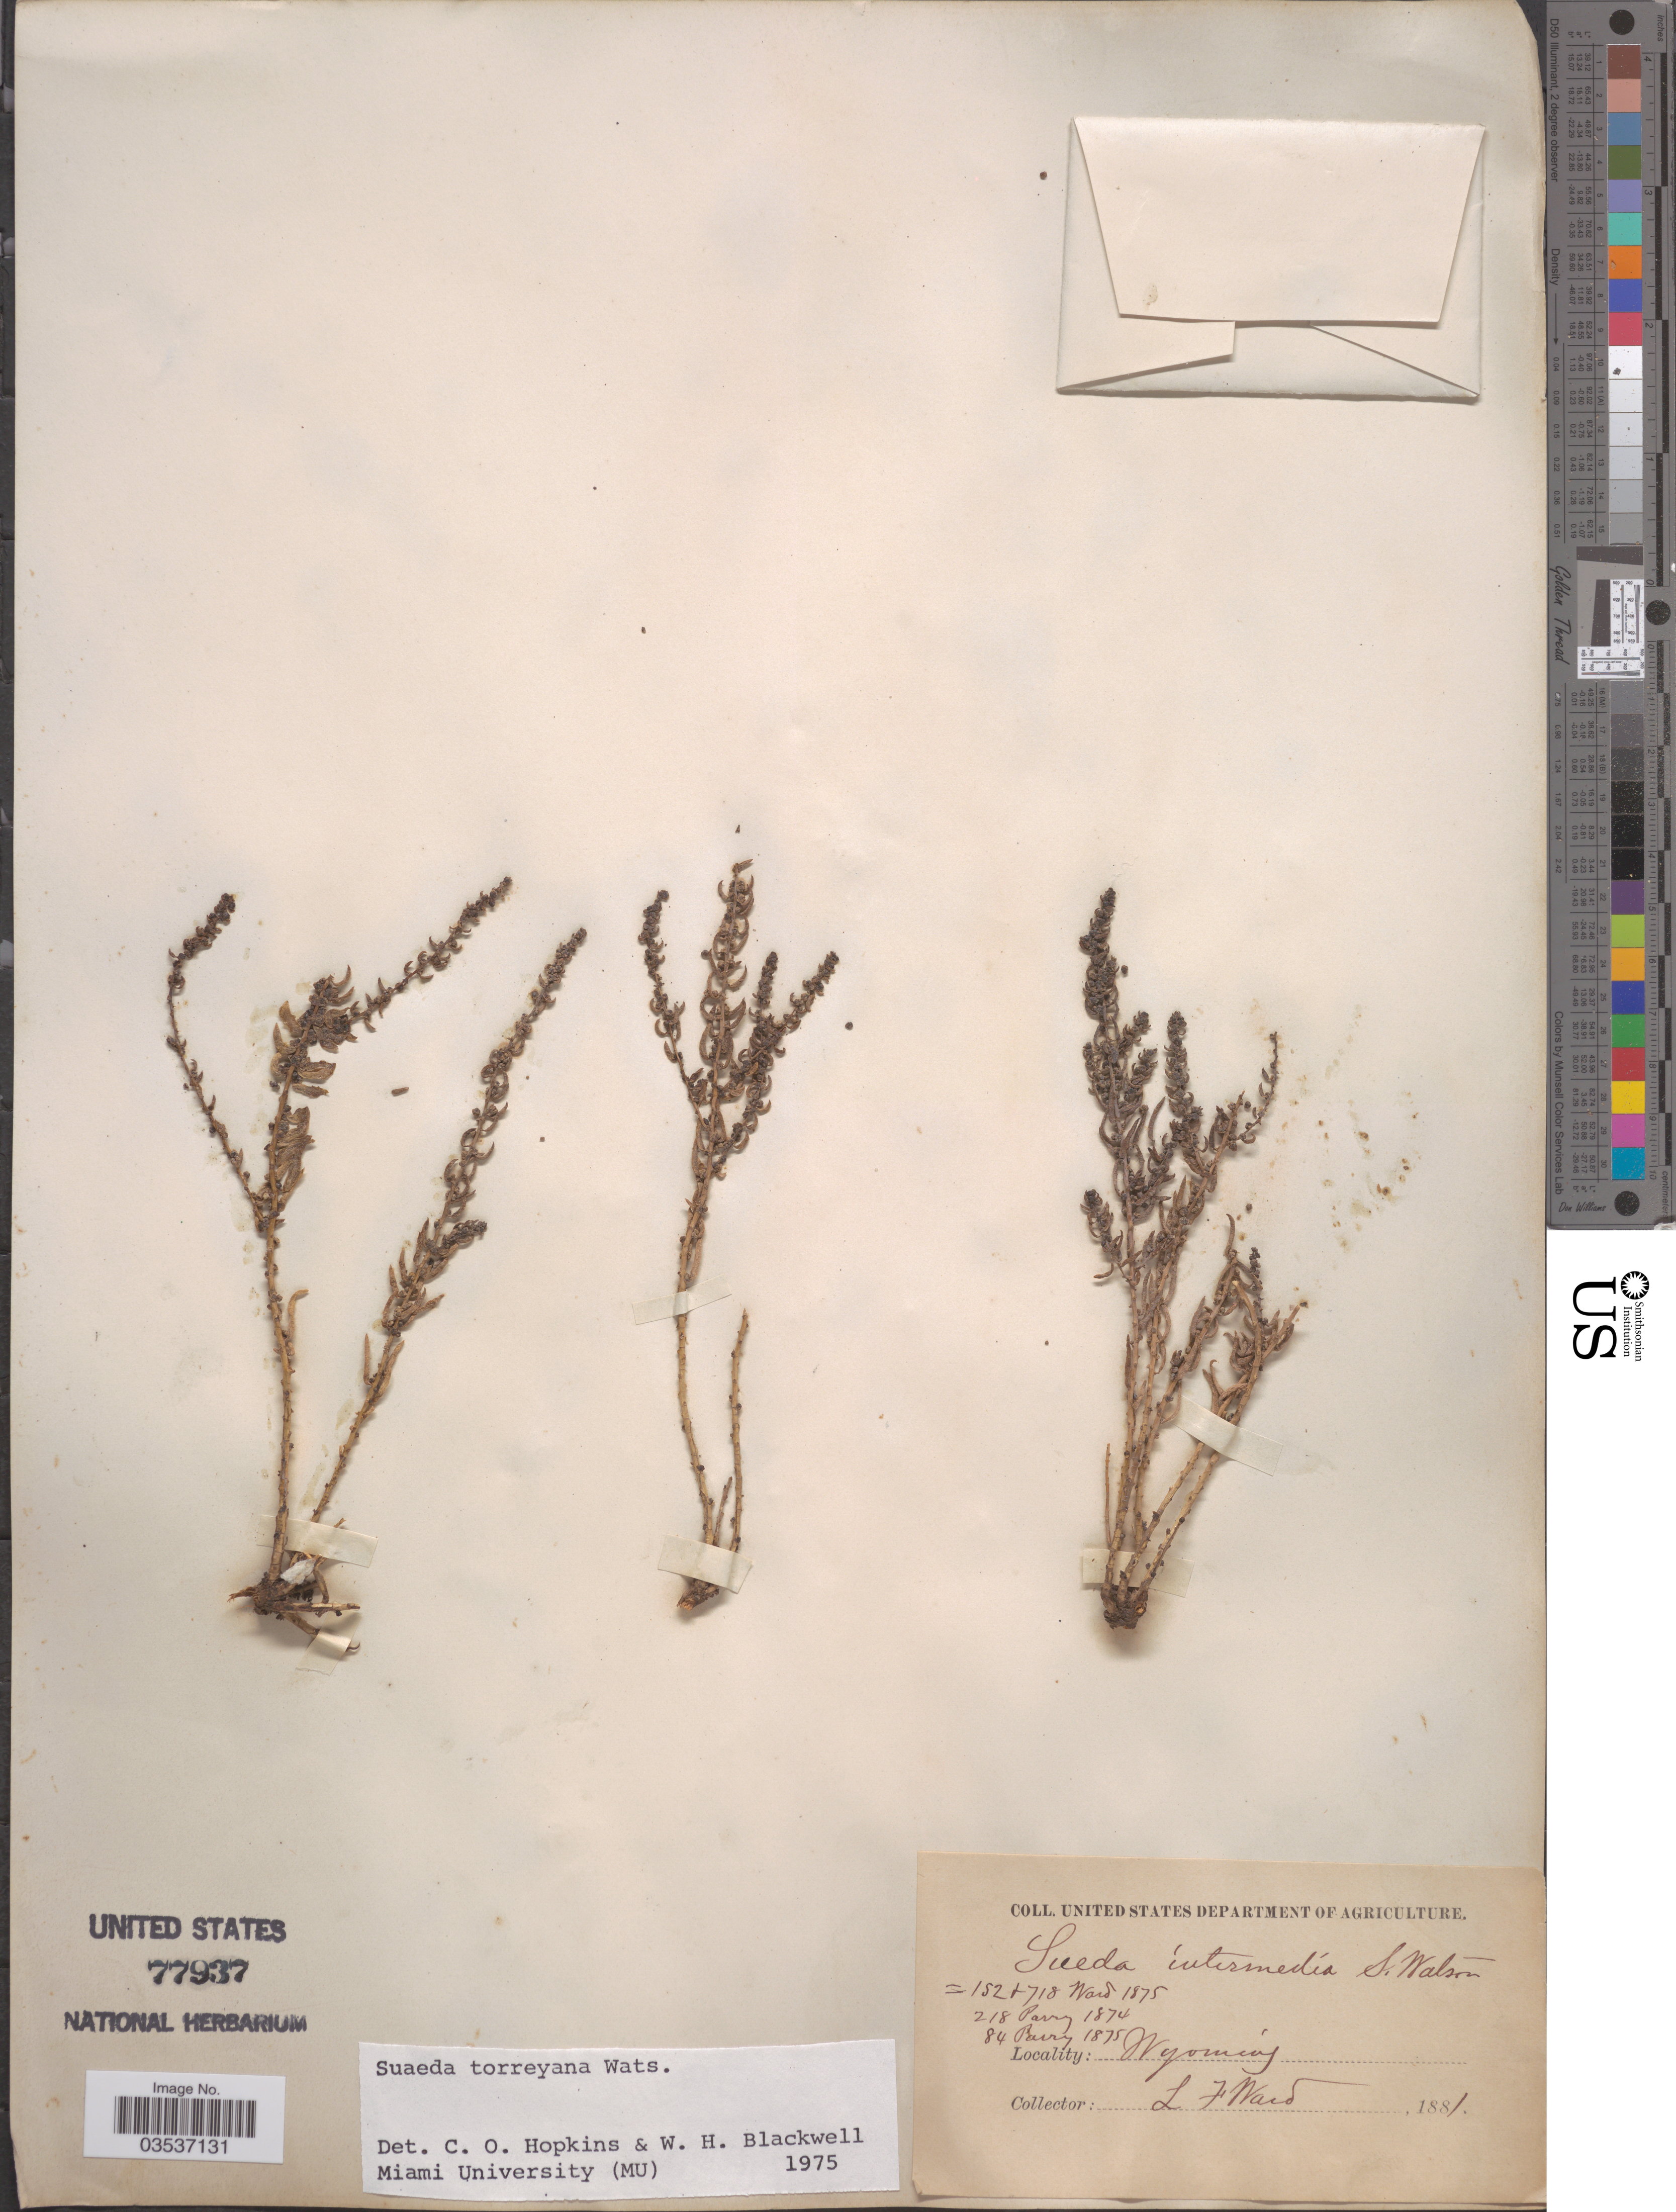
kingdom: Plantae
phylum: Tracheophyta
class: Magnoliopsida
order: Caryophyllales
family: Amaranthaceae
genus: Suaeda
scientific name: Suaeda torreyana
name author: S. Watson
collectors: L. Ward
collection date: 1881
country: United States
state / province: Wyoming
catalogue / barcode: US 77937